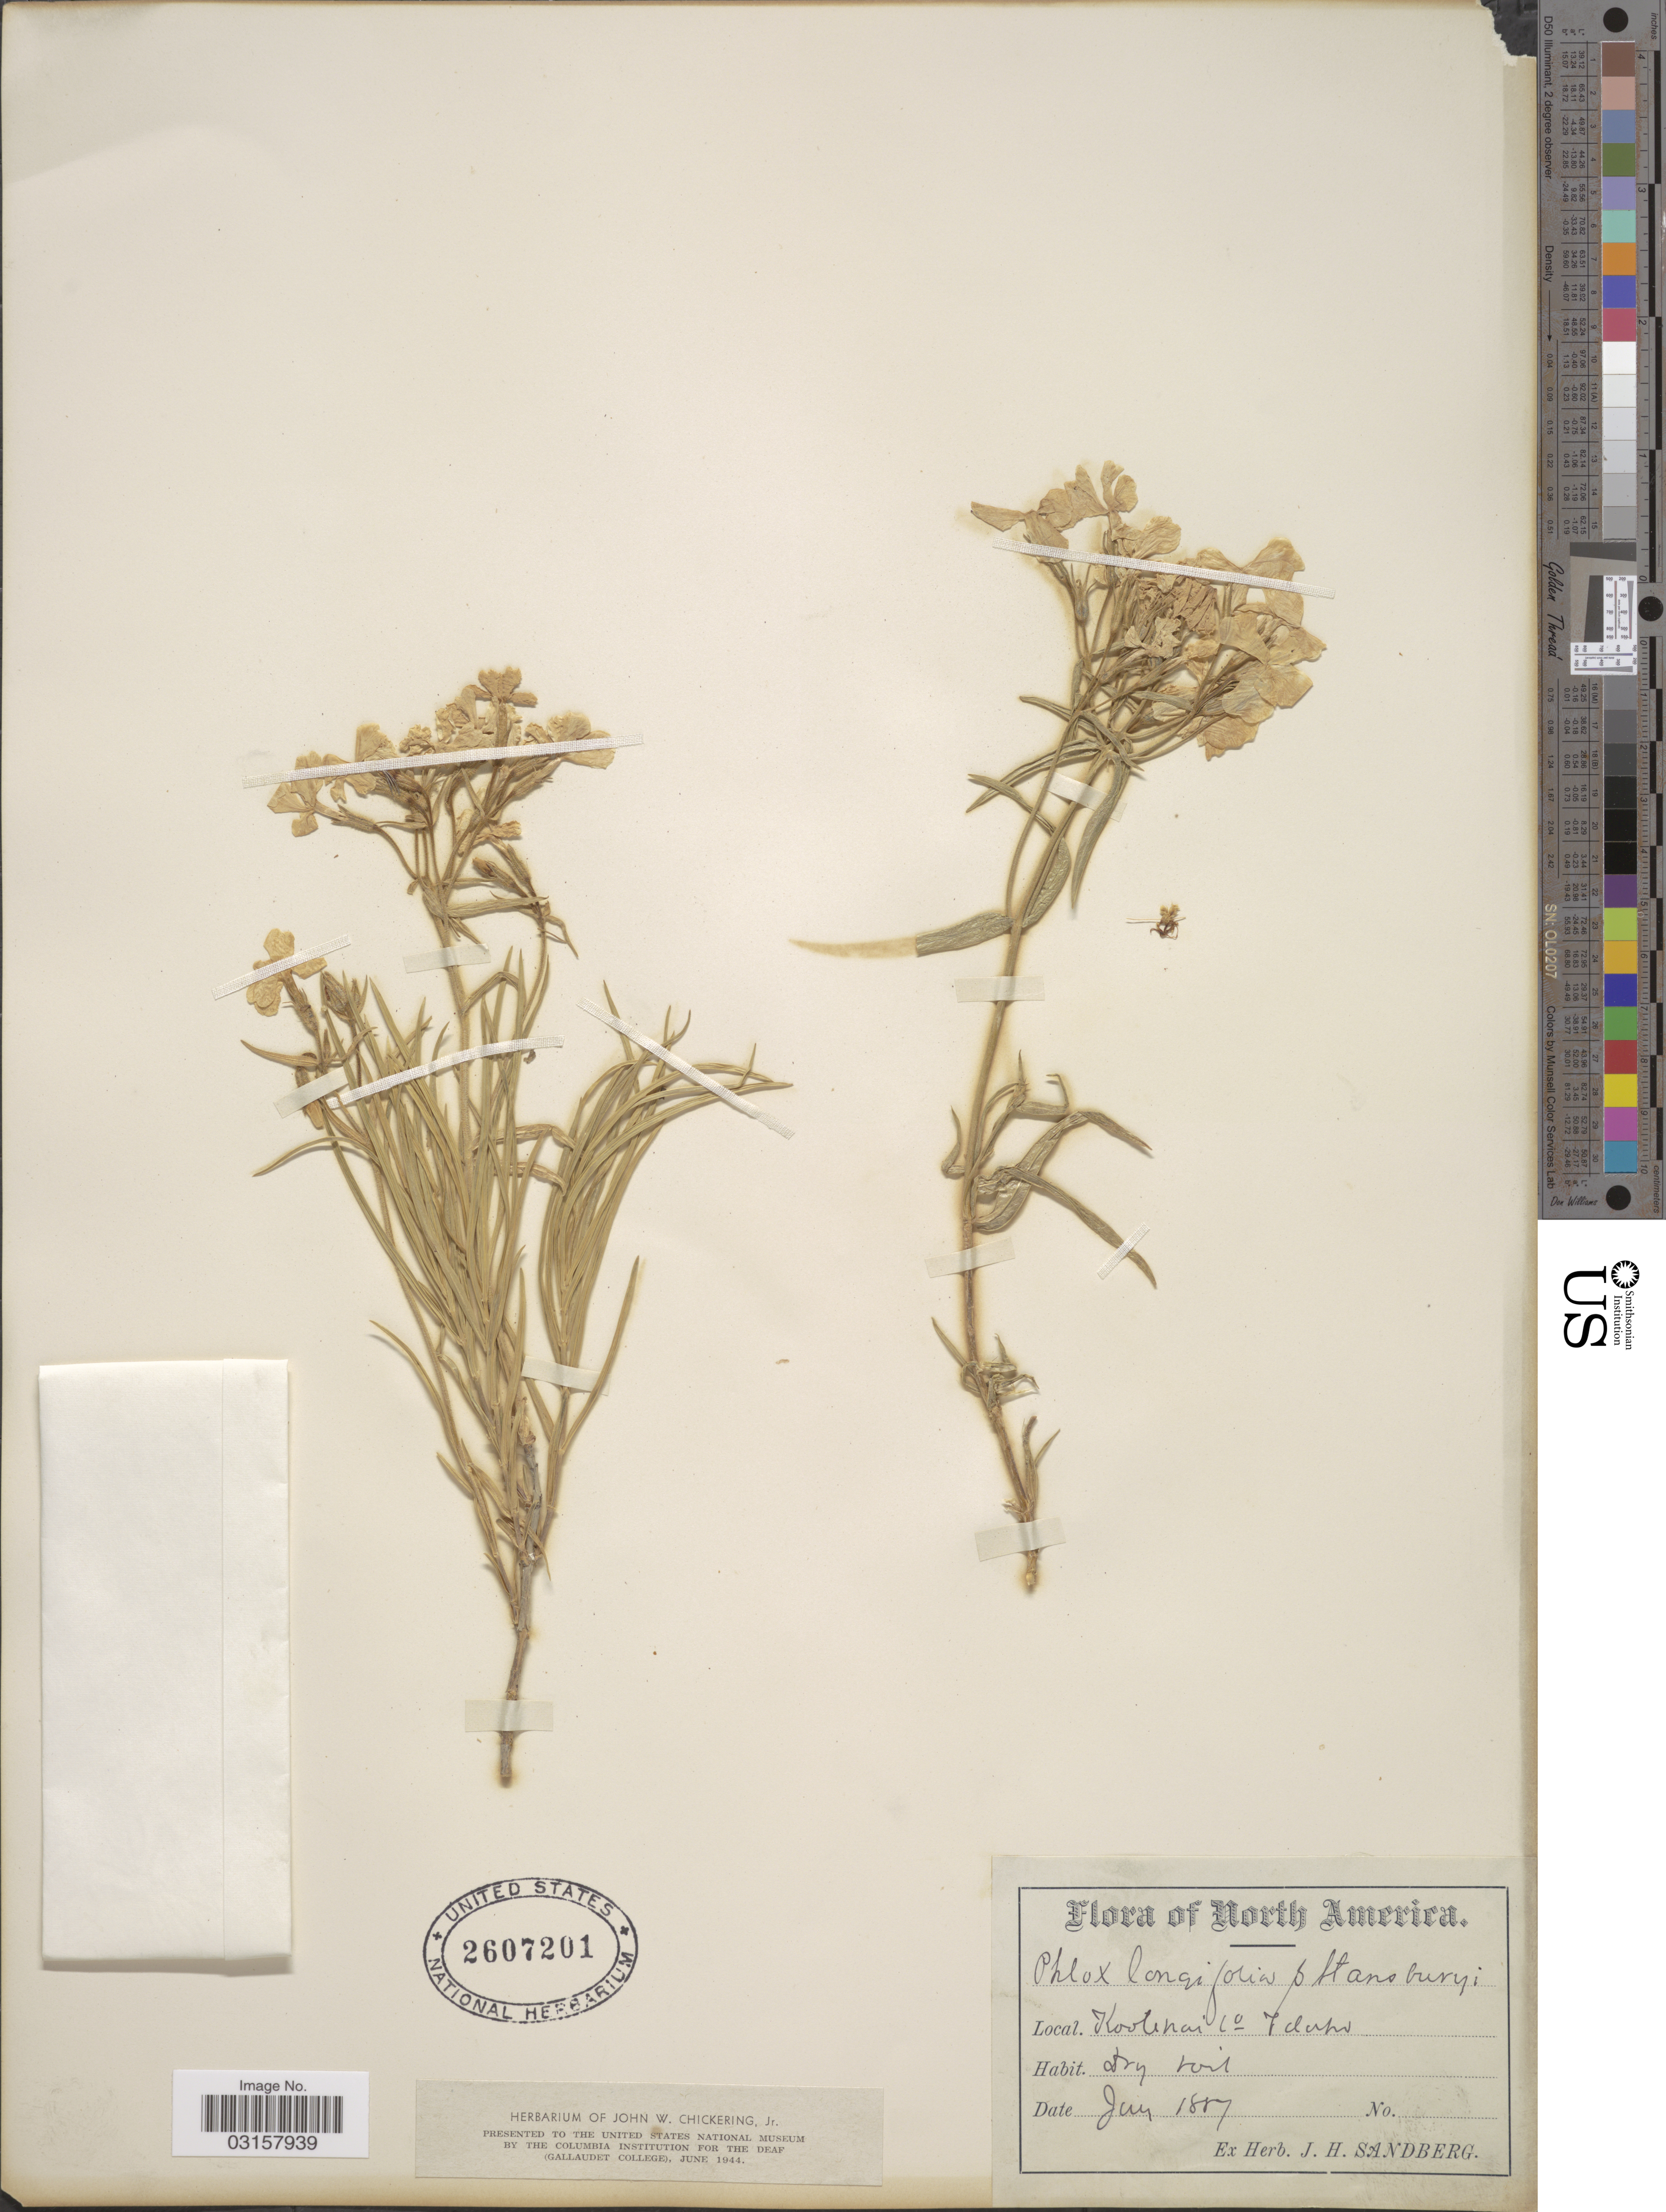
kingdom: Plantae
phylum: Tracheophyta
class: Magnoliopsida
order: Ericales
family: Polemoniaceae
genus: Phlox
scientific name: Phlox stansburyi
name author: (Torr.) A. Heller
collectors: ex. herb. J. H. Sandberg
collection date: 1887-06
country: United States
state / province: Idaho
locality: Kootenai Co.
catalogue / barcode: US 2607201